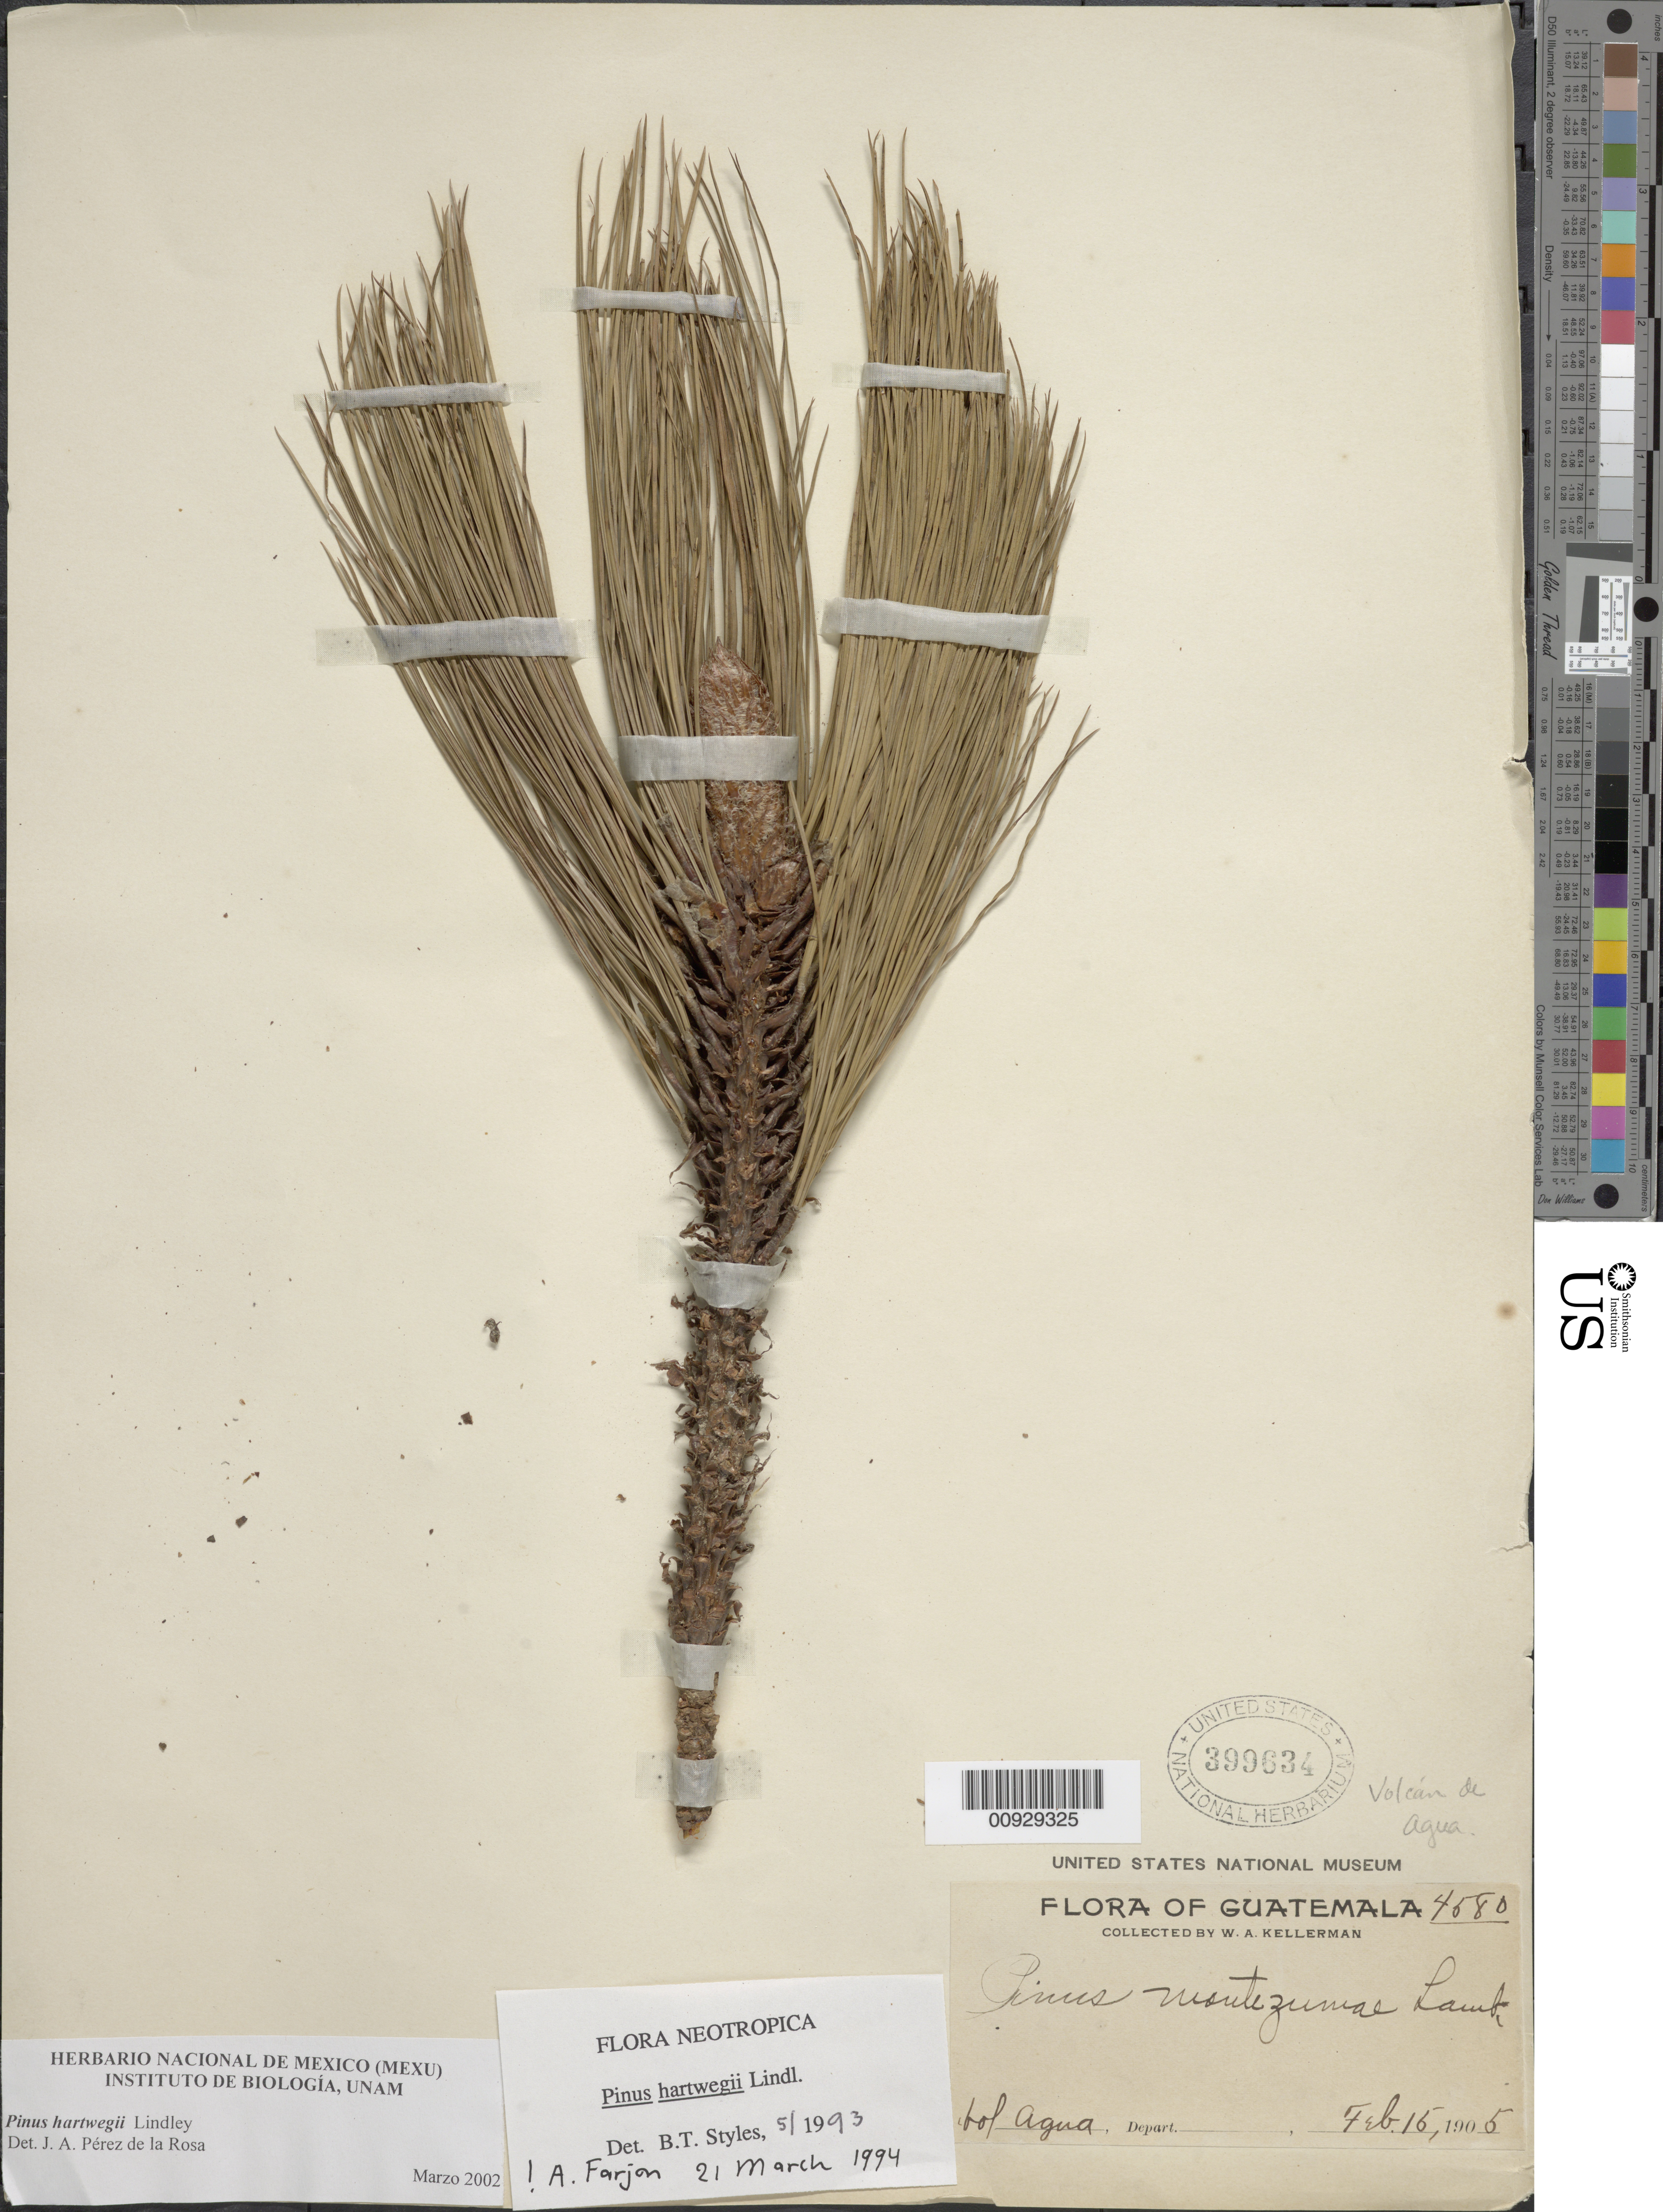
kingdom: Plantae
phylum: Tracheophyta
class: Pinopsida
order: Pinales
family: Pinaceae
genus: Pinus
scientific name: Pinus hartwegii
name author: Lindl.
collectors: W. A. Kellerman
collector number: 4580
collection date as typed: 15 Feb 1905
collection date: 1905-02-15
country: Guatemala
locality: Volcán de Agua (label says Bol Agua).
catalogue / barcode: US 399634